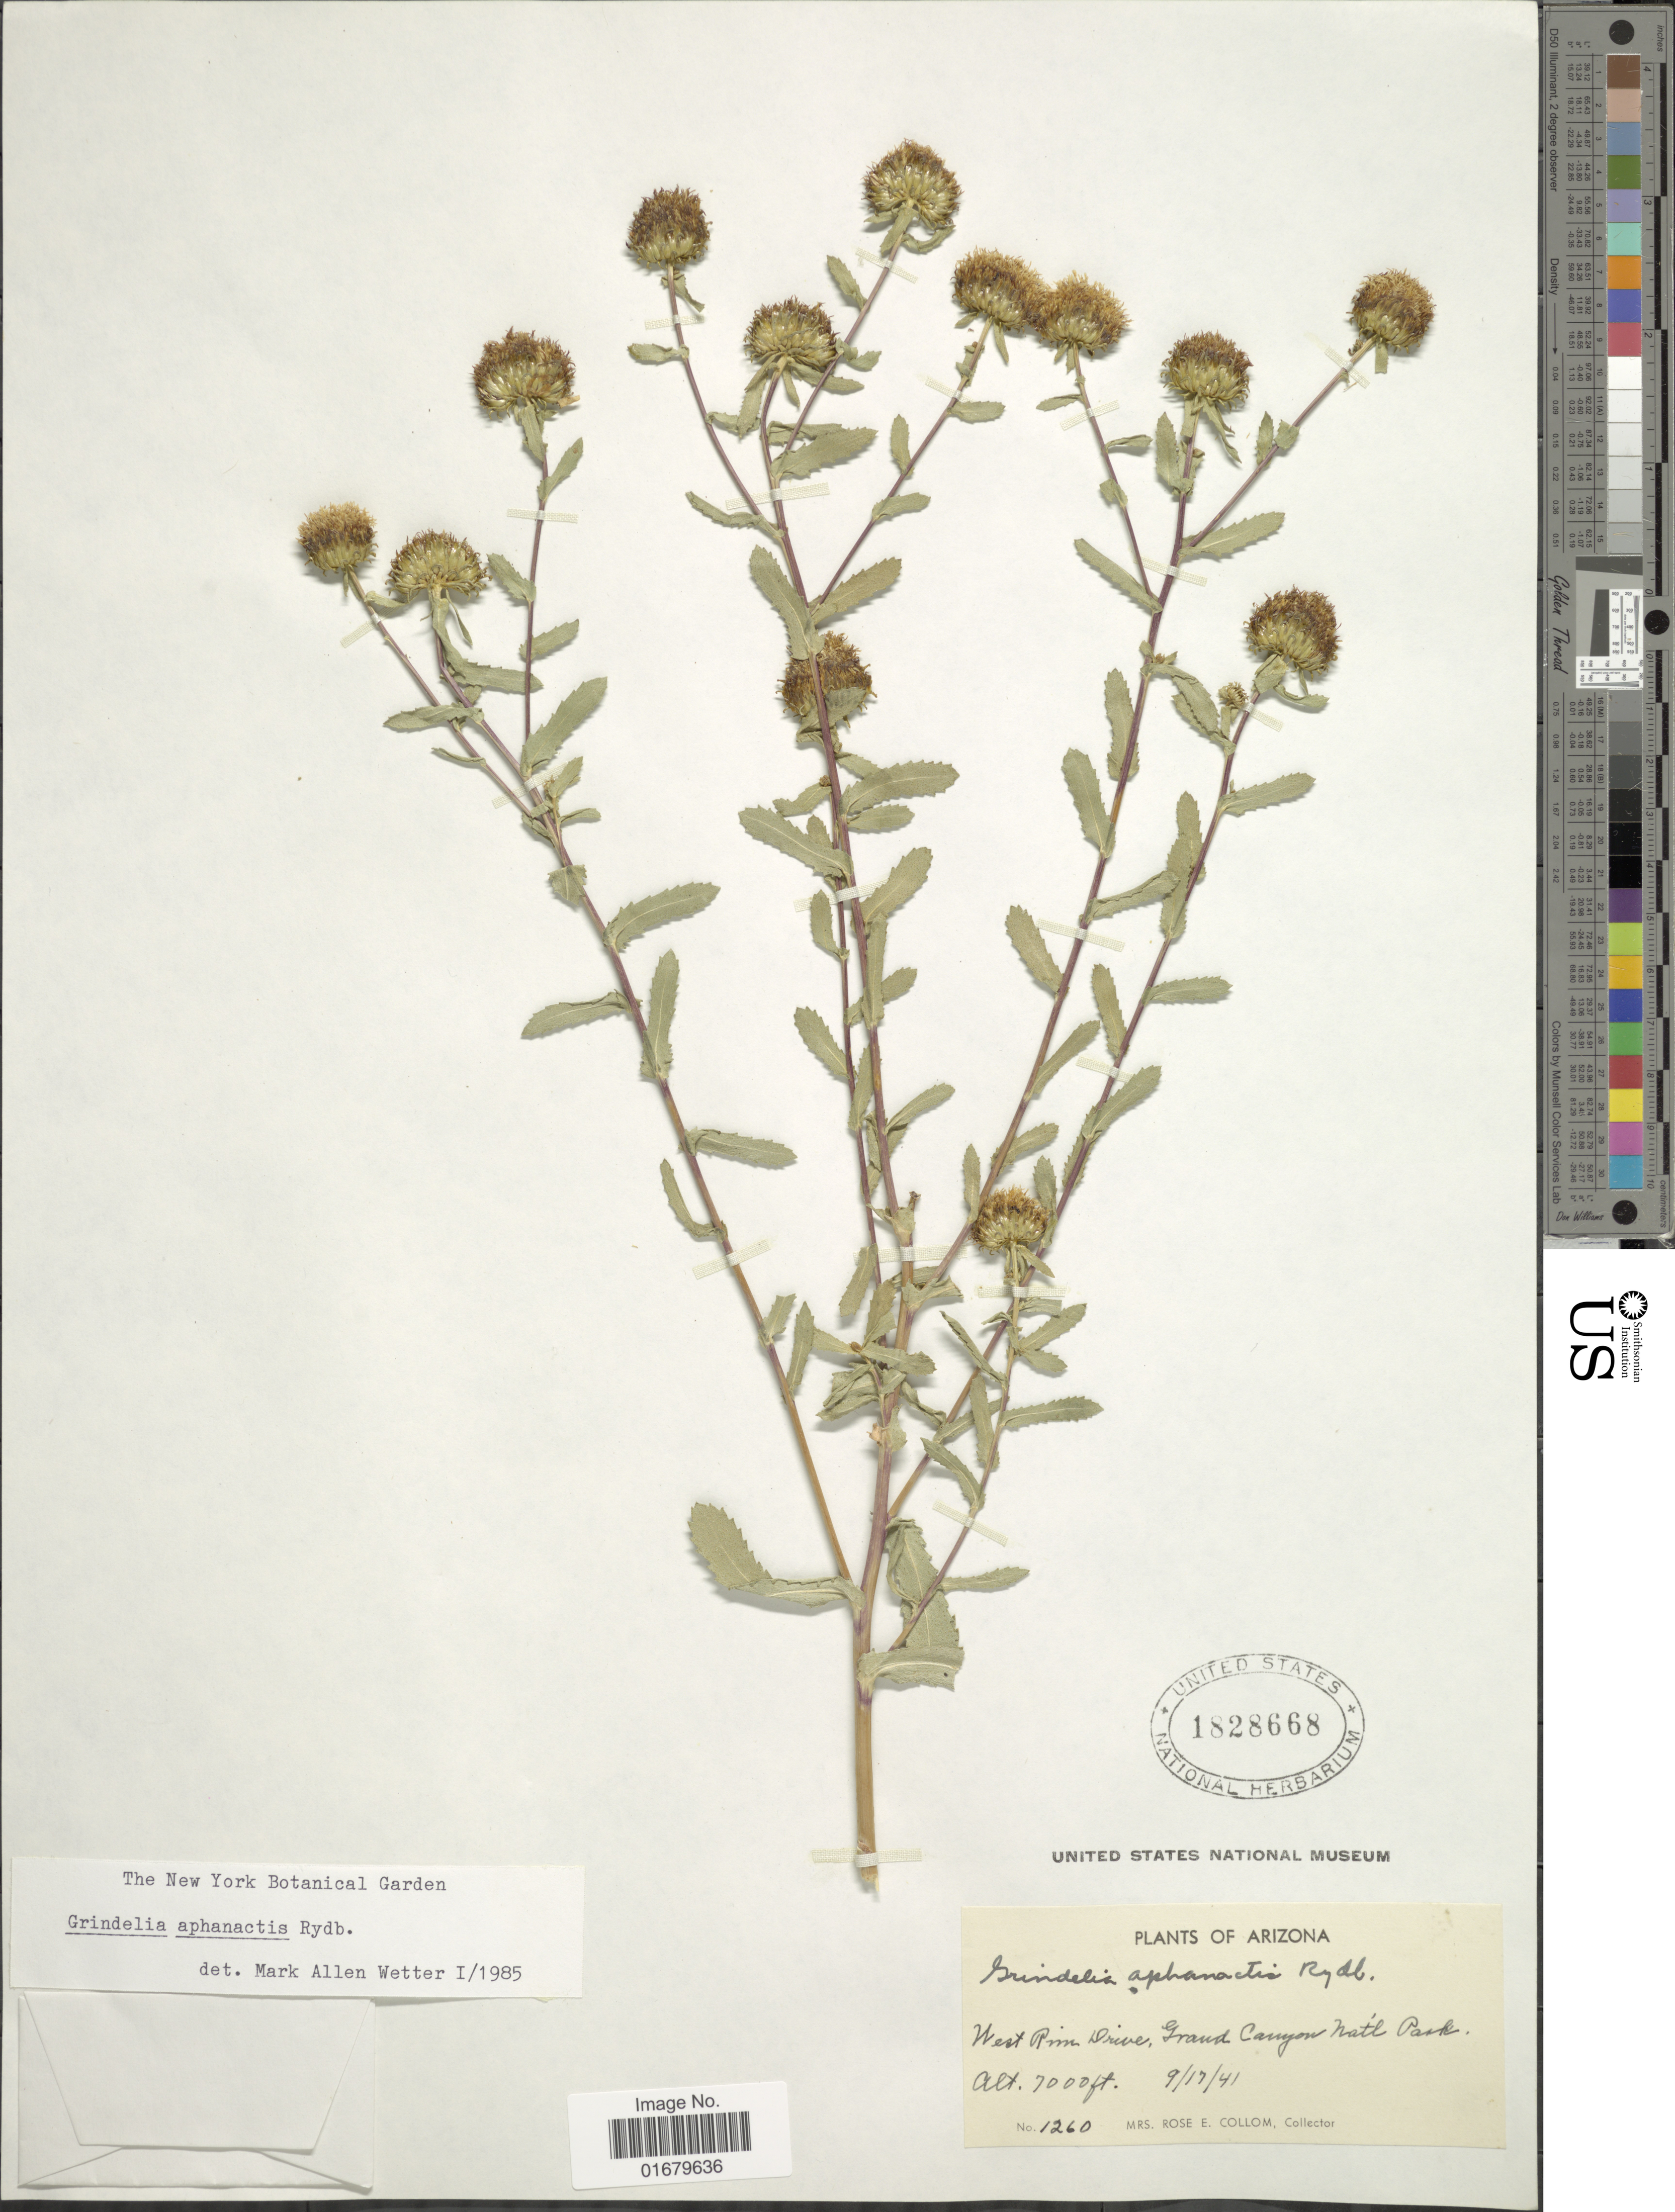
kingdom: Plantae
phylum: Tracheophyta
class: Magnoliopsida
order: Asterales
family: Asteraceae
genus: Grindelia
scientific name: Grindelia aphanactis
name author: Rydb.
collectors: R. E. Collom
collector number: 1260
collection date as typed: Transcribed d/m/y: 17/9/41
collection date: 1941-04-17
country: United States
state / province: Arizona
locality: West Rim Drive, Grand Canyon Natl. Park.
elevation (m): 2134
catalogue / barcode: US 1828668